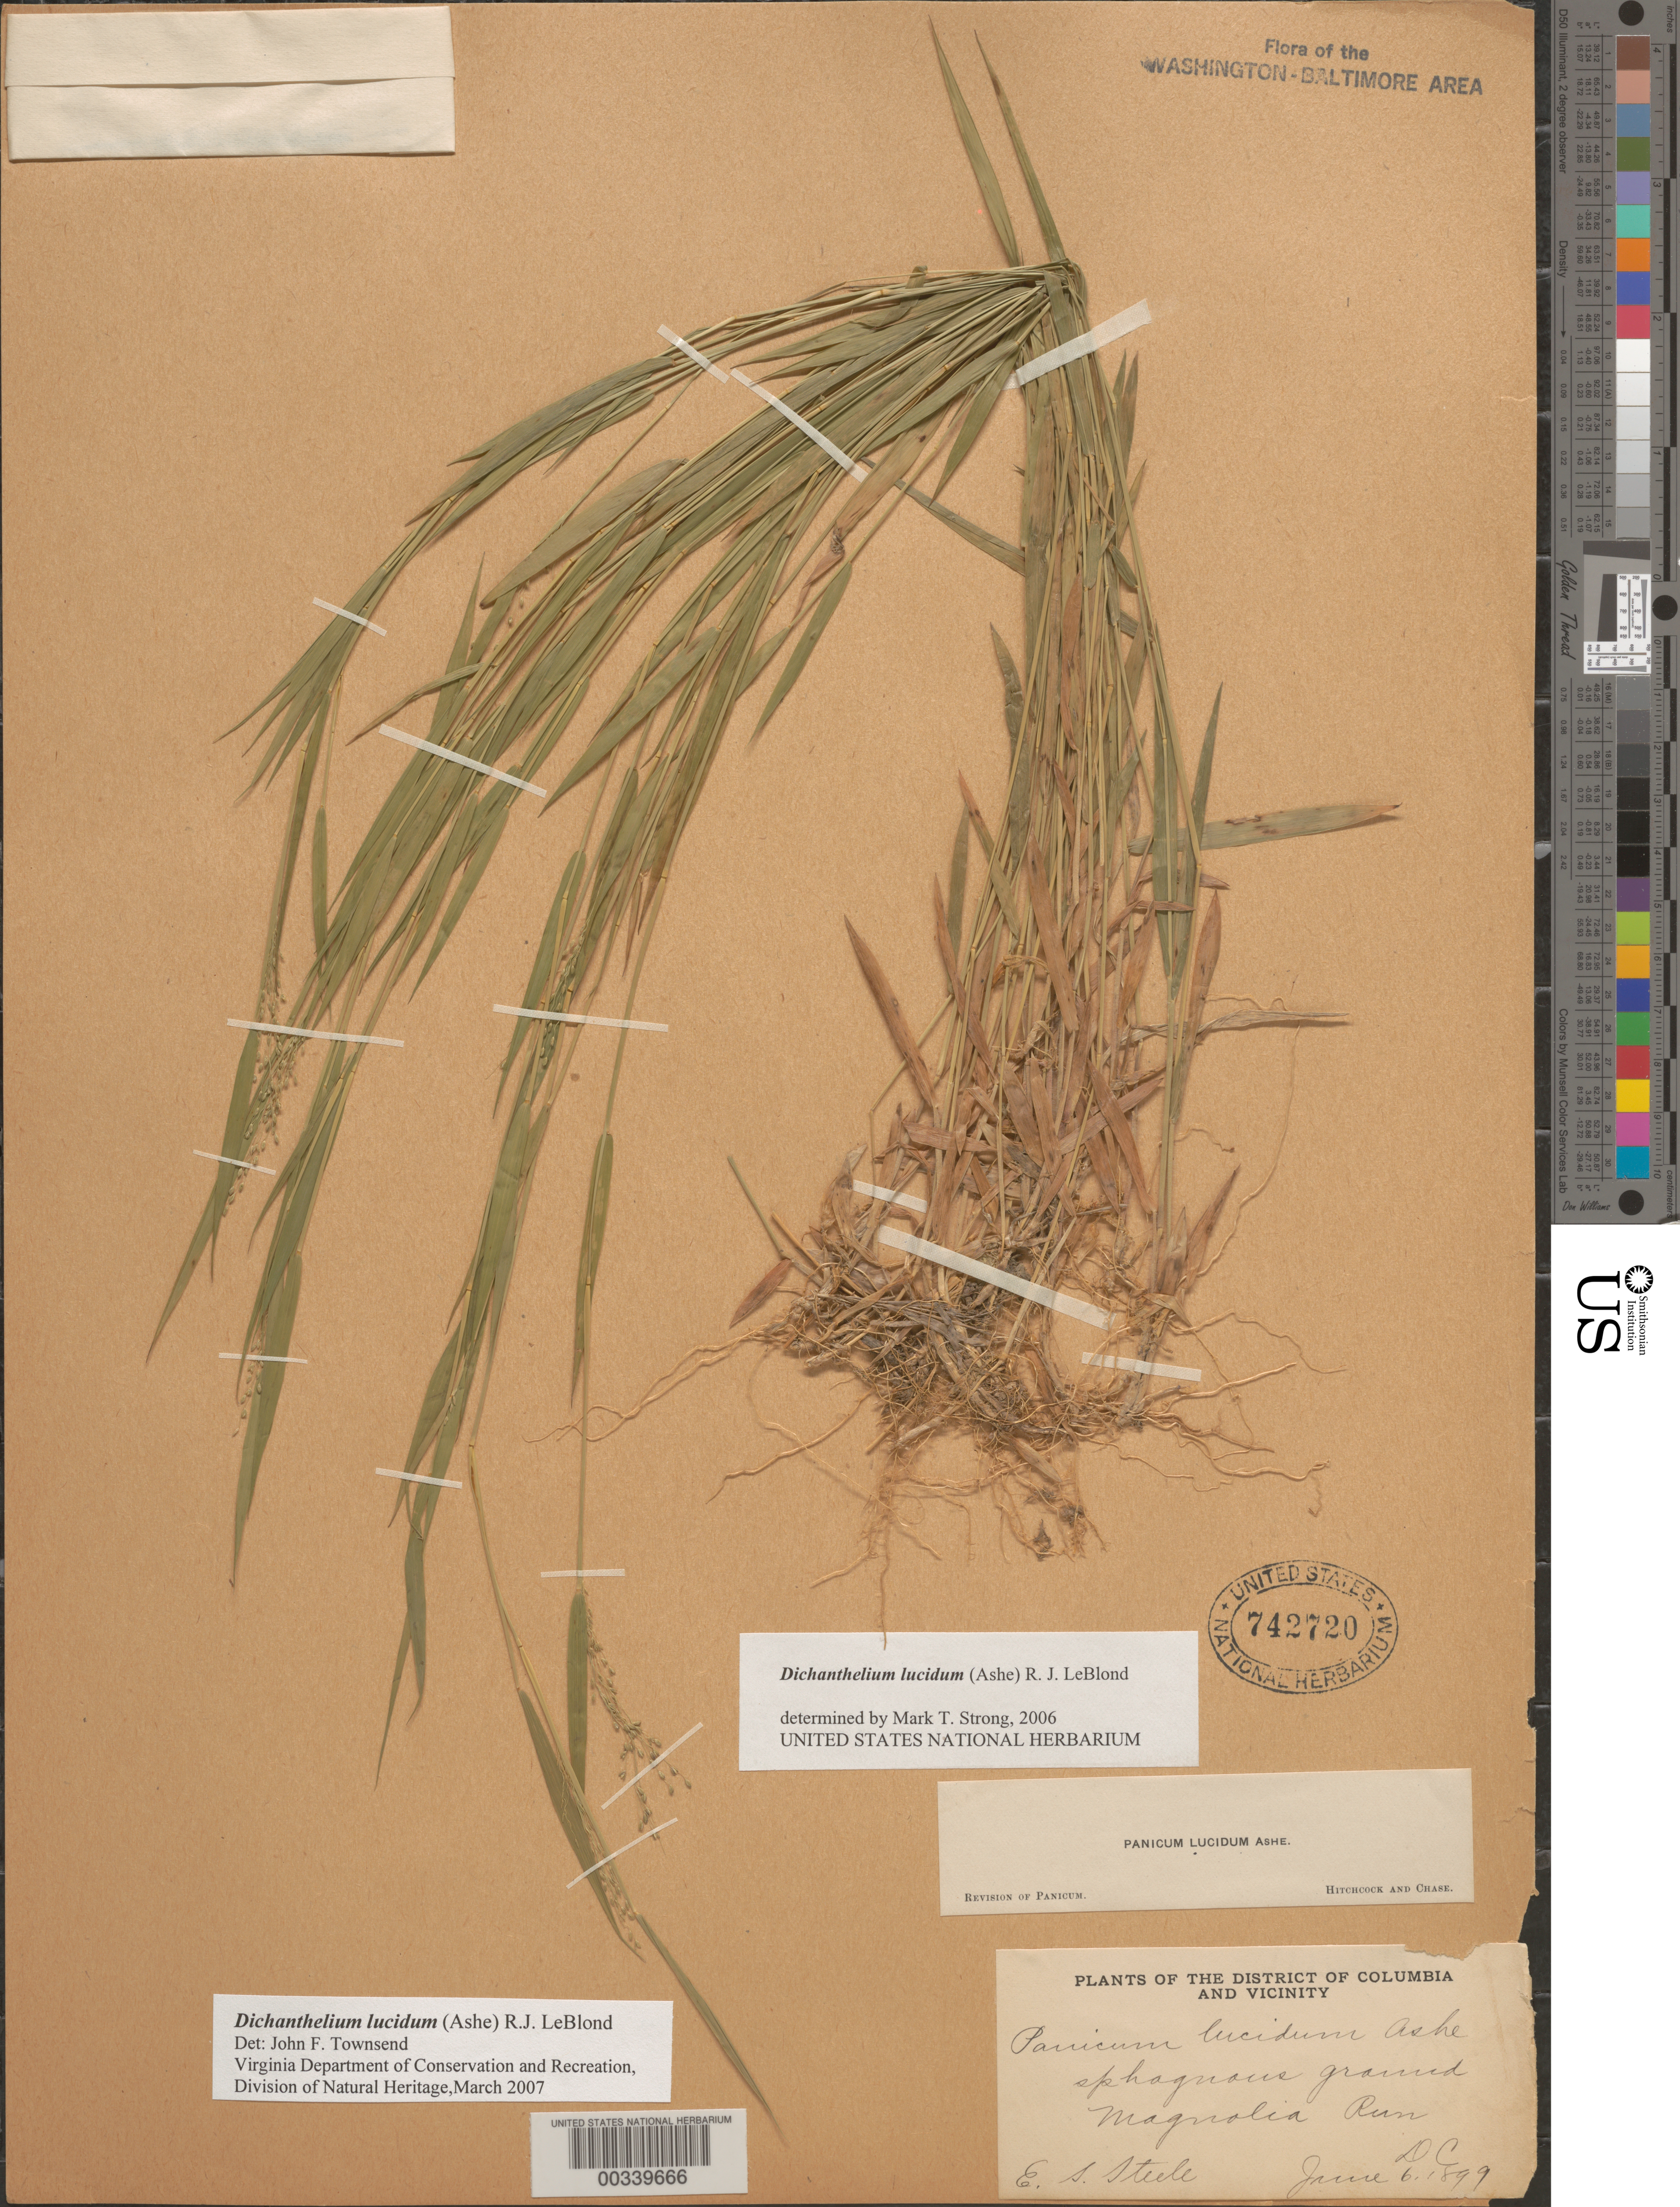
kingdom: Plantae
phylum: Tracheophyta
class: Liliopsida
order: Poales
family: Poaceae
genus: Dichanthelium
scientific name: Dichanthelium dichotomum var. dichotomum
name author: (L.) Gould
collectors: E. Steele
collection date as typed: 06 Jun 1899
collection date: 1899-06-06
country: United States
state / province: District of Columbia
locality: Magnolia Run, Rock Creek Park and Vicinity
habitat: Sphagnum ground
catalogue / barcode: US 742720